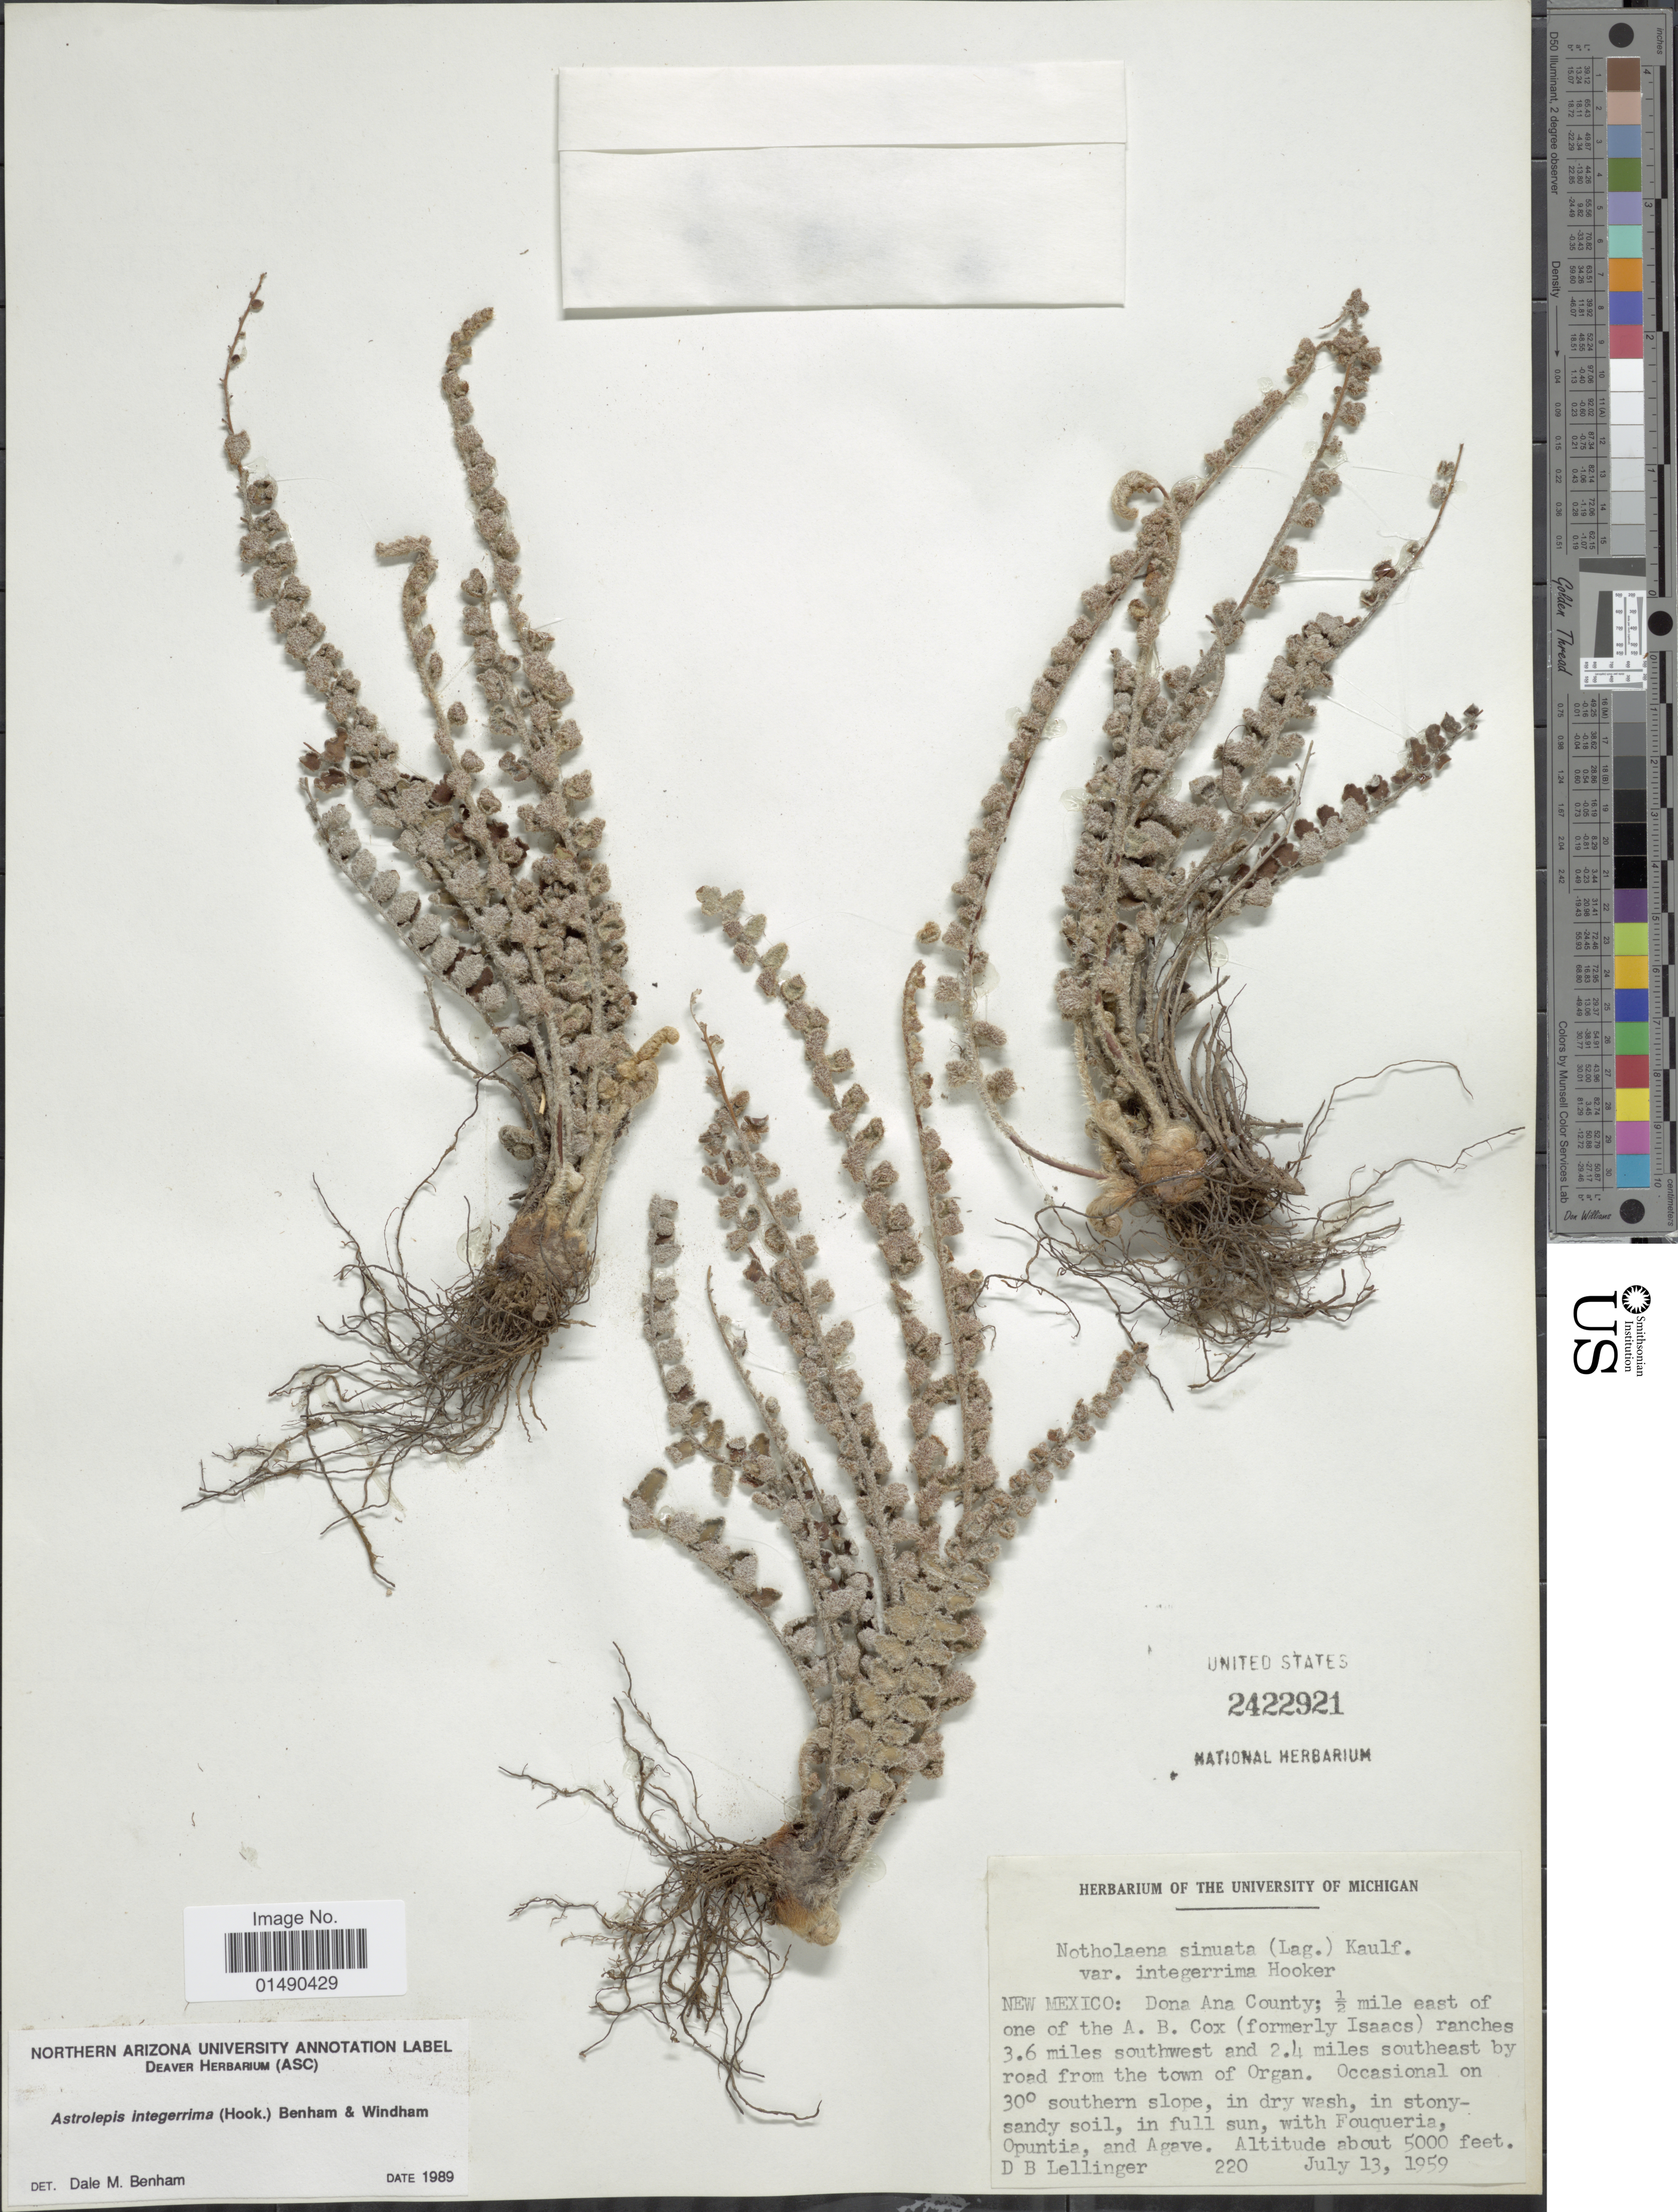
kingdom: Plantae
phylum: Tracheophyta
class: Polypodiopsida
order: Polypodiales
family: Pteridaceae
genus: Astrolepis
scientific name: Astrolepis integerrima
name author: (Hook.) D.M. Benham & Windham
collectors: D. B. Lellinger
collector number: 220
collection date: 1959-07-13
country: United States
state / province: New Mexico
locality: Dona Ana County: 1/2 mile east of one of the A.B. Cox (formerly Isaacs) ranches 3.6. miles southwest and 2.4 miles southeast by road from the town of Organ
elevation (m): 1524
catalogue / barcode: US 2422921